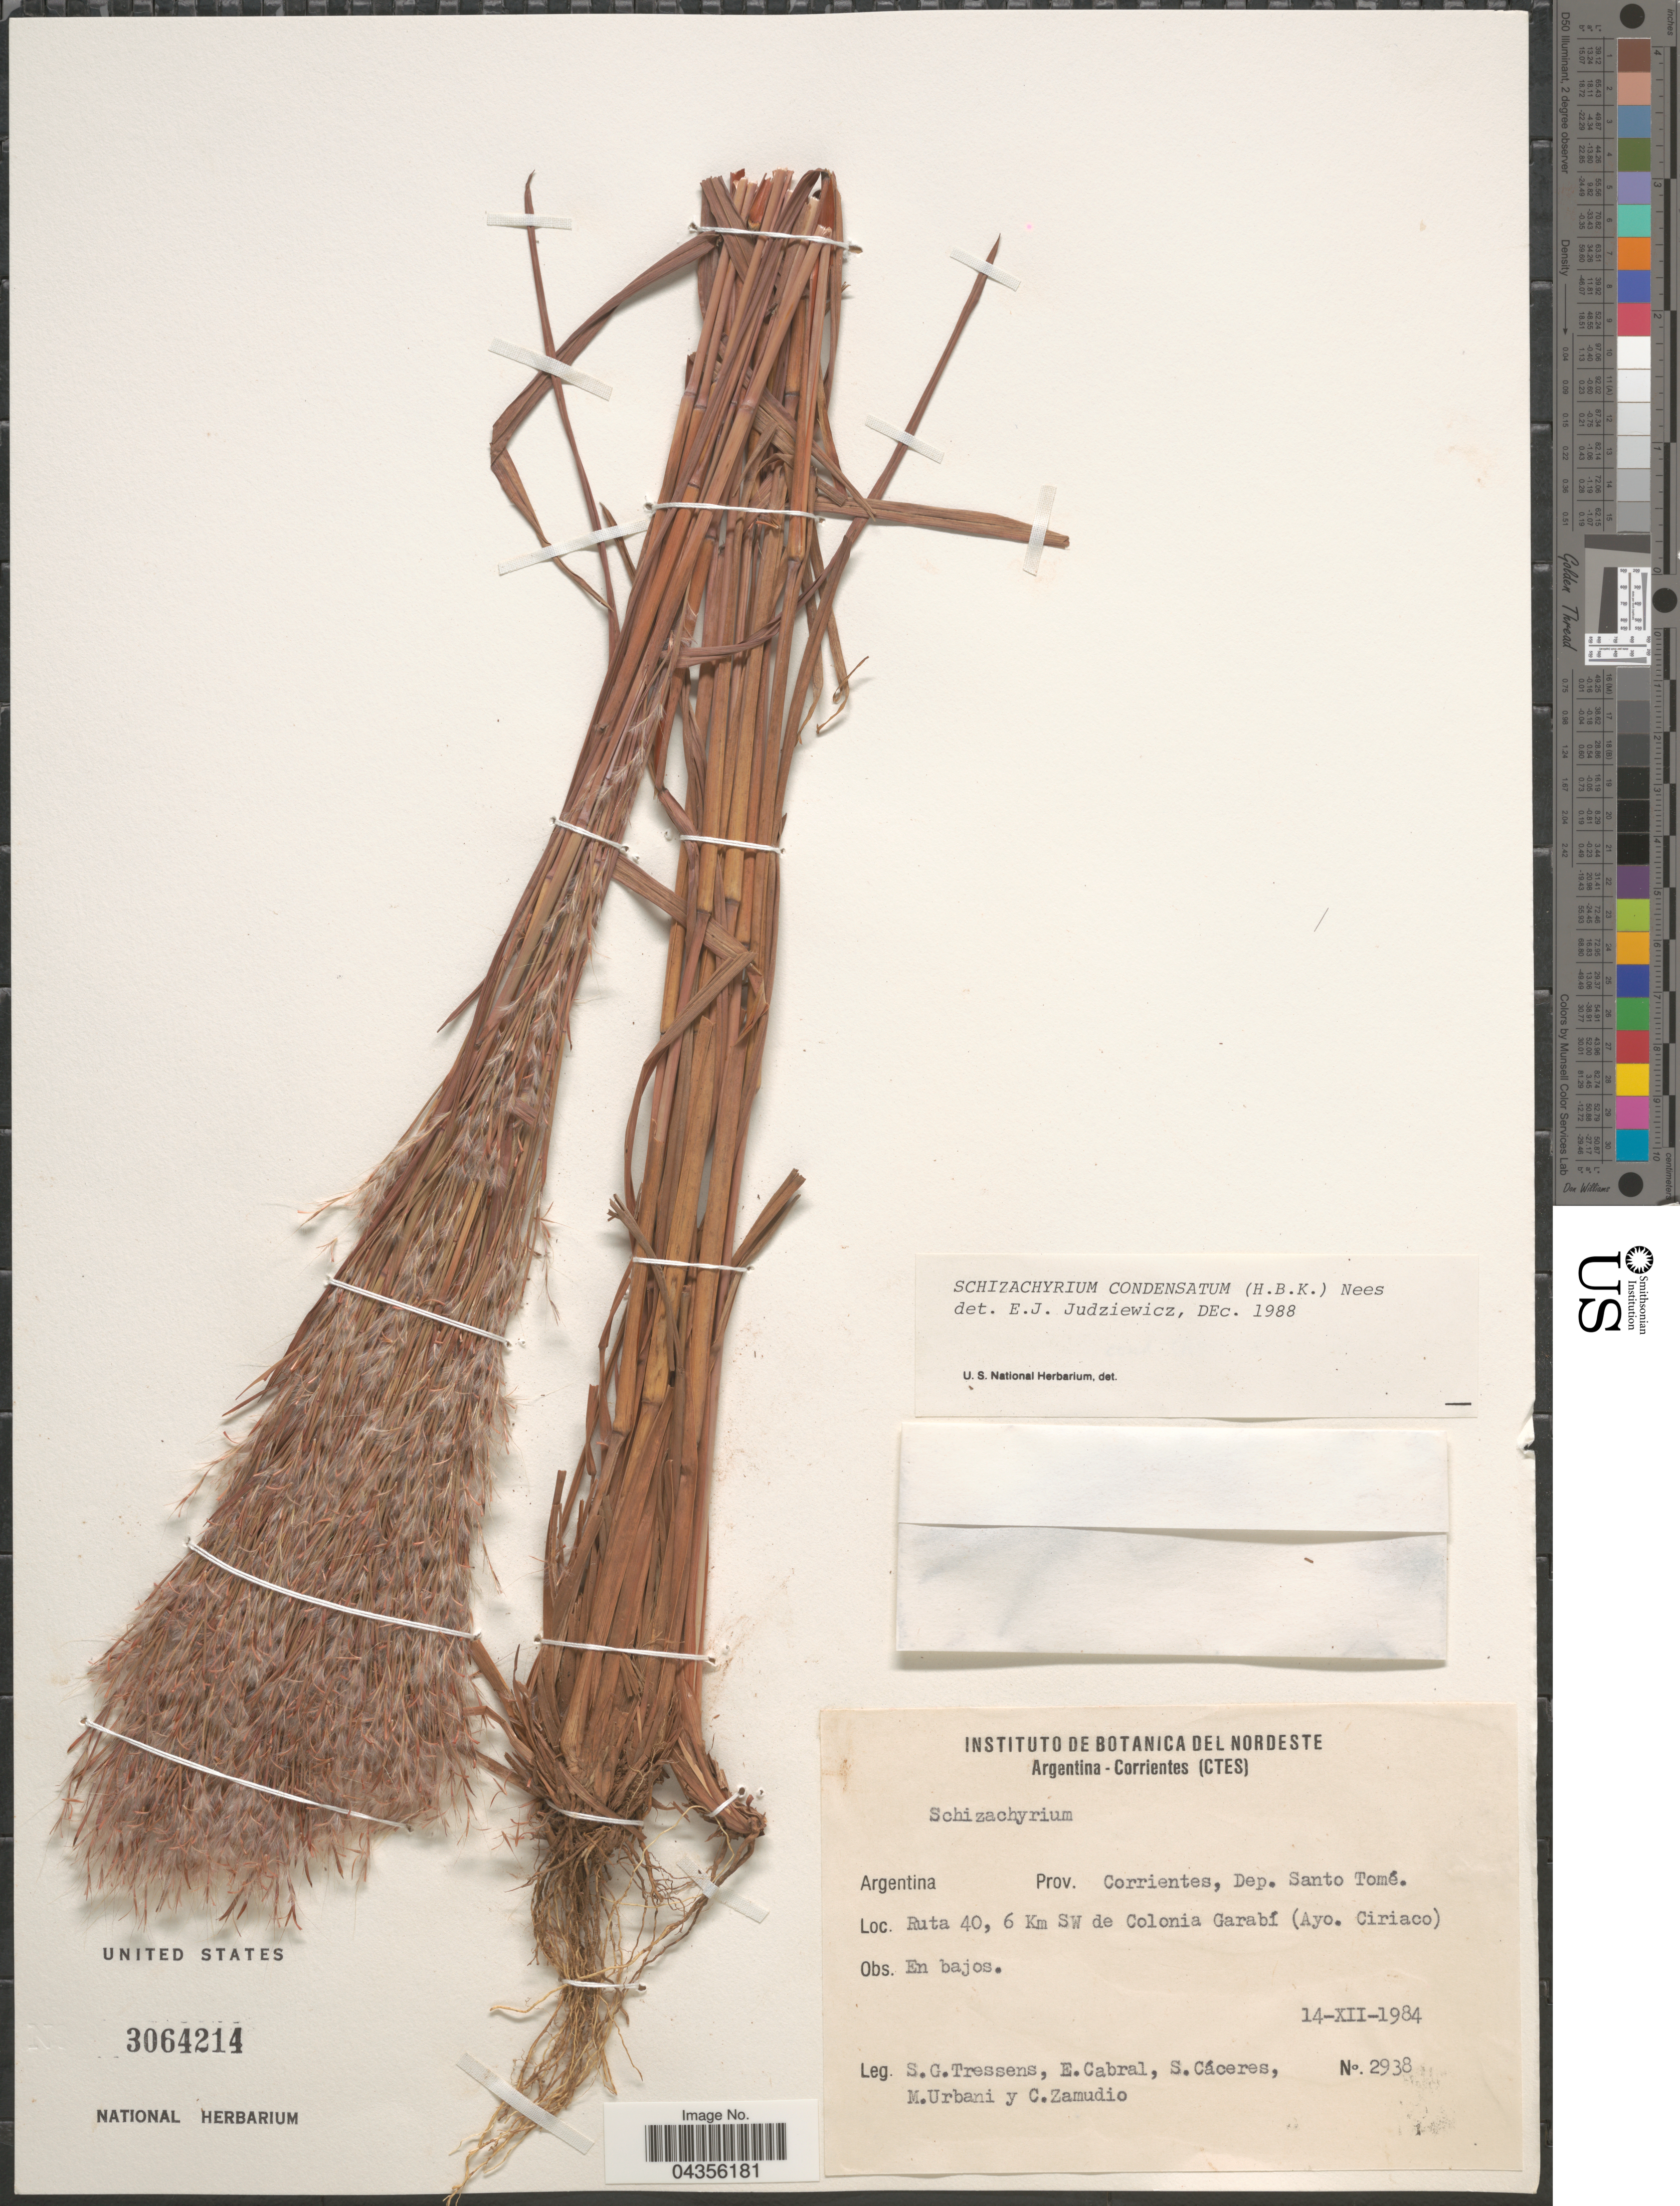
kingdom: Plantae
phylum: Tracheophyta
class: Liliopsida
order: Poales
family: Poaceae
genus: Schizachyrium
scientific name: Schizachyrium condensatum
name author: (Kunth) Nees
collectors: S. Tressens, E. Cabral, S. Cáceres, M. Urbani & C. Zamudio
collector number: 2938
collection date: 1984-12-14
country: Argentina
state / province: Corrientes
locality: Dep. Santo Tomé. Ruta 40, 6 Km SW de Colonia Garabí (Ayo. Ciriaco).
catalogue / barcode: US 3064214